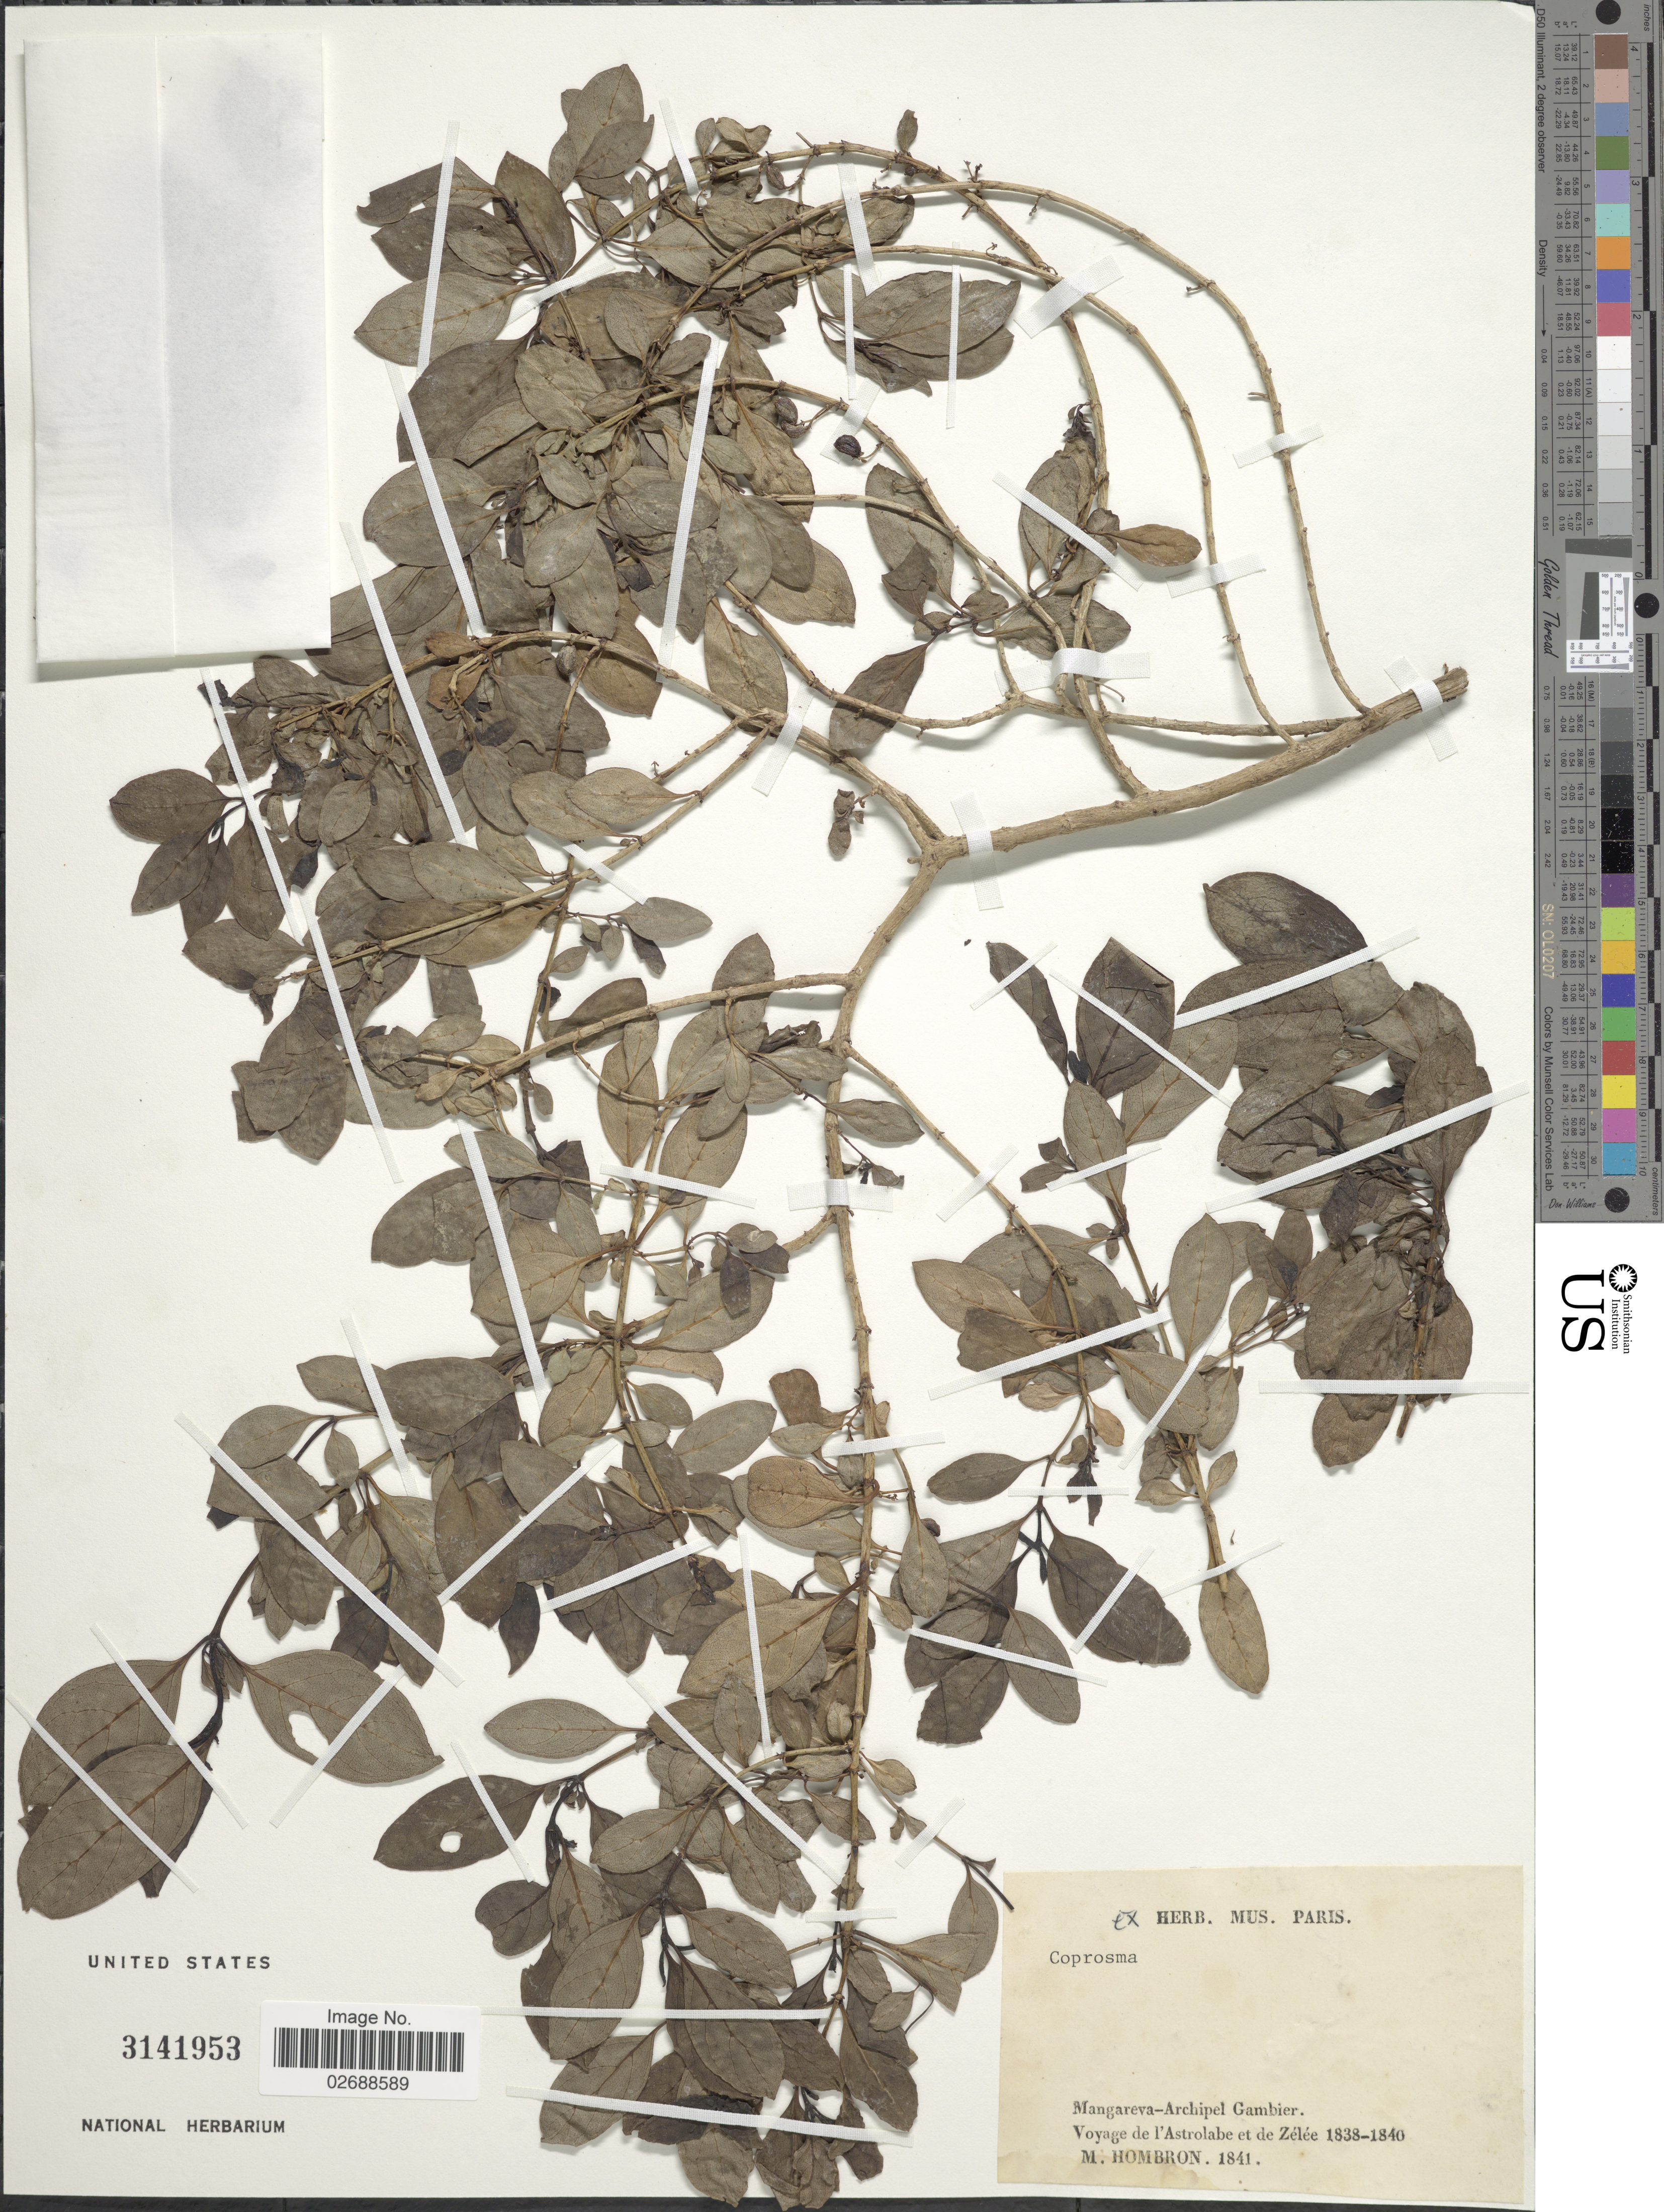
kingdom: Plantae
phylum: Tracheophyta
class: Magnoliopsida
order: Gentianales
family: Rubiaceae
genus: Coprosma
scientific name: Coprosma sp.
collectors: M. Hombron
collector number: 1841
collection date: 1838/1840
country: French Polynesia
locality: Mangareva-Archipel Gambier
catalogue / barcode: US 3141953